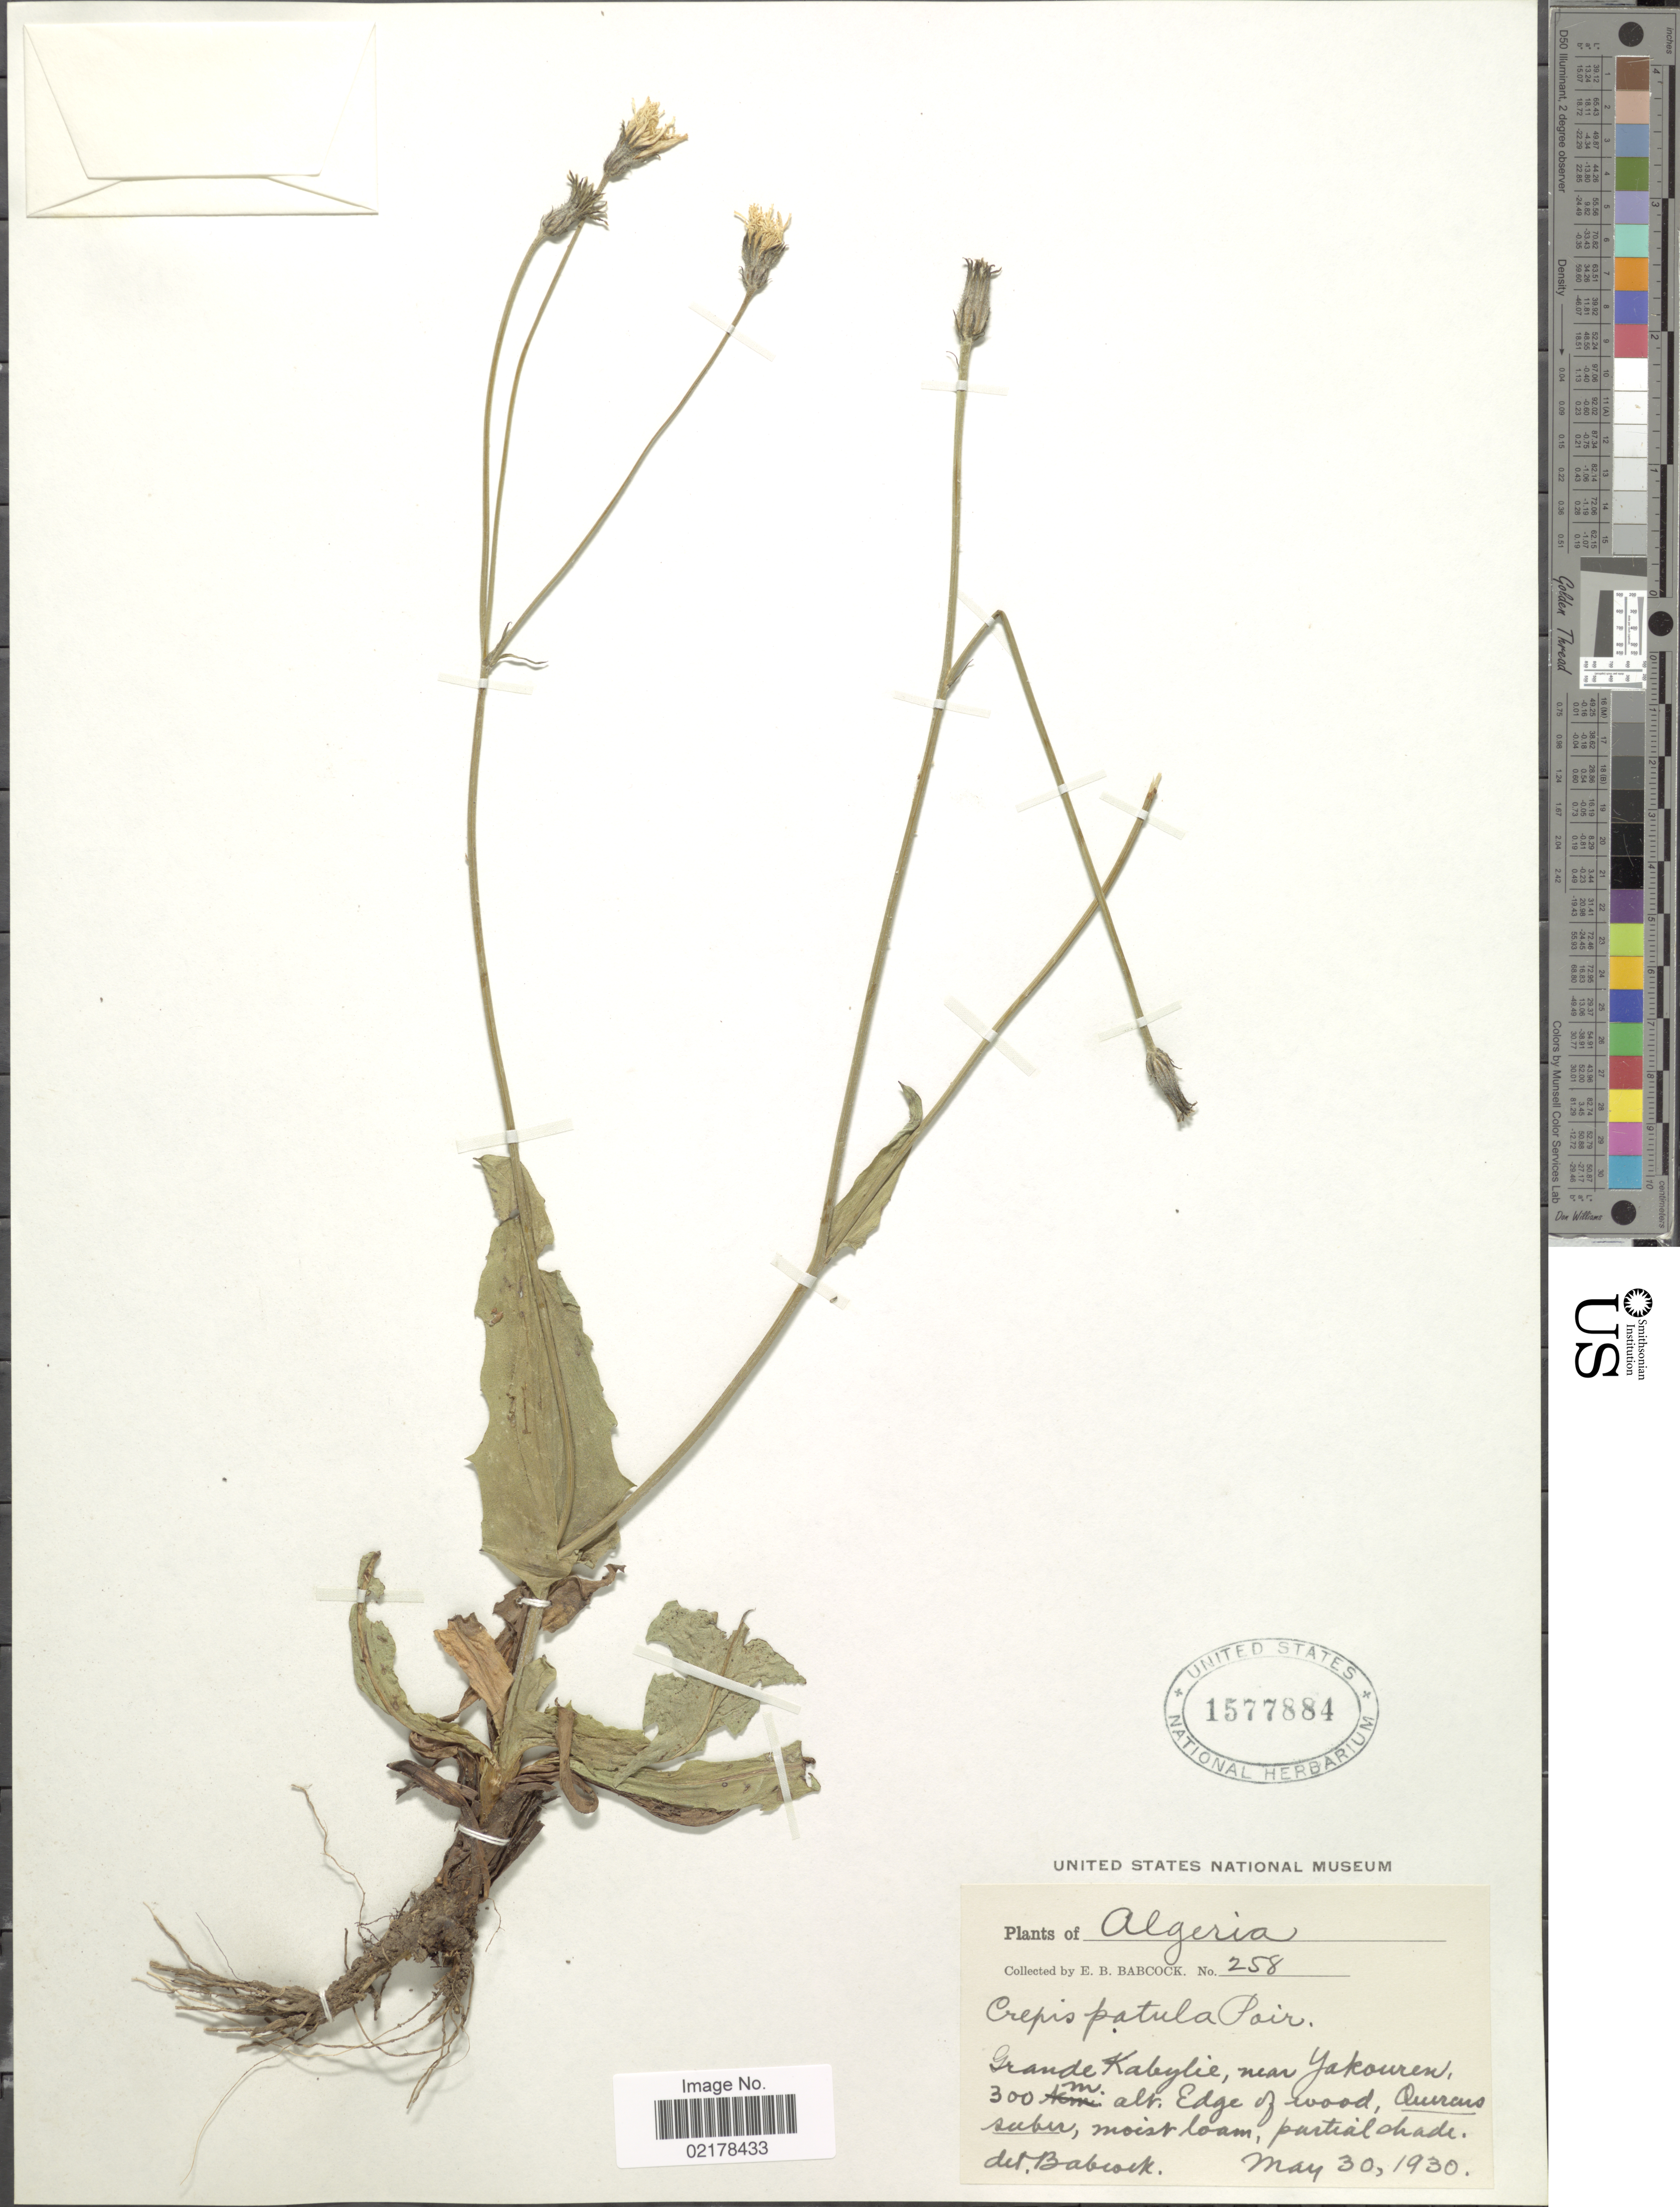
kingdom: Plantae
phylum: Tracheophyta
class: Magnoliopsida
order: Asterales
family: Asteraceae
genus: Crepis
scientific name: Crepis patula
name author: Poir.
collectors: E. B. Babcock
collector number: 258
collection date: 1930-05-30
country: Algeria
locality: Grande Kabylie, near Yakouren; Edge of wood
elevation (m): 300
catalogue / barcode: US 1577884